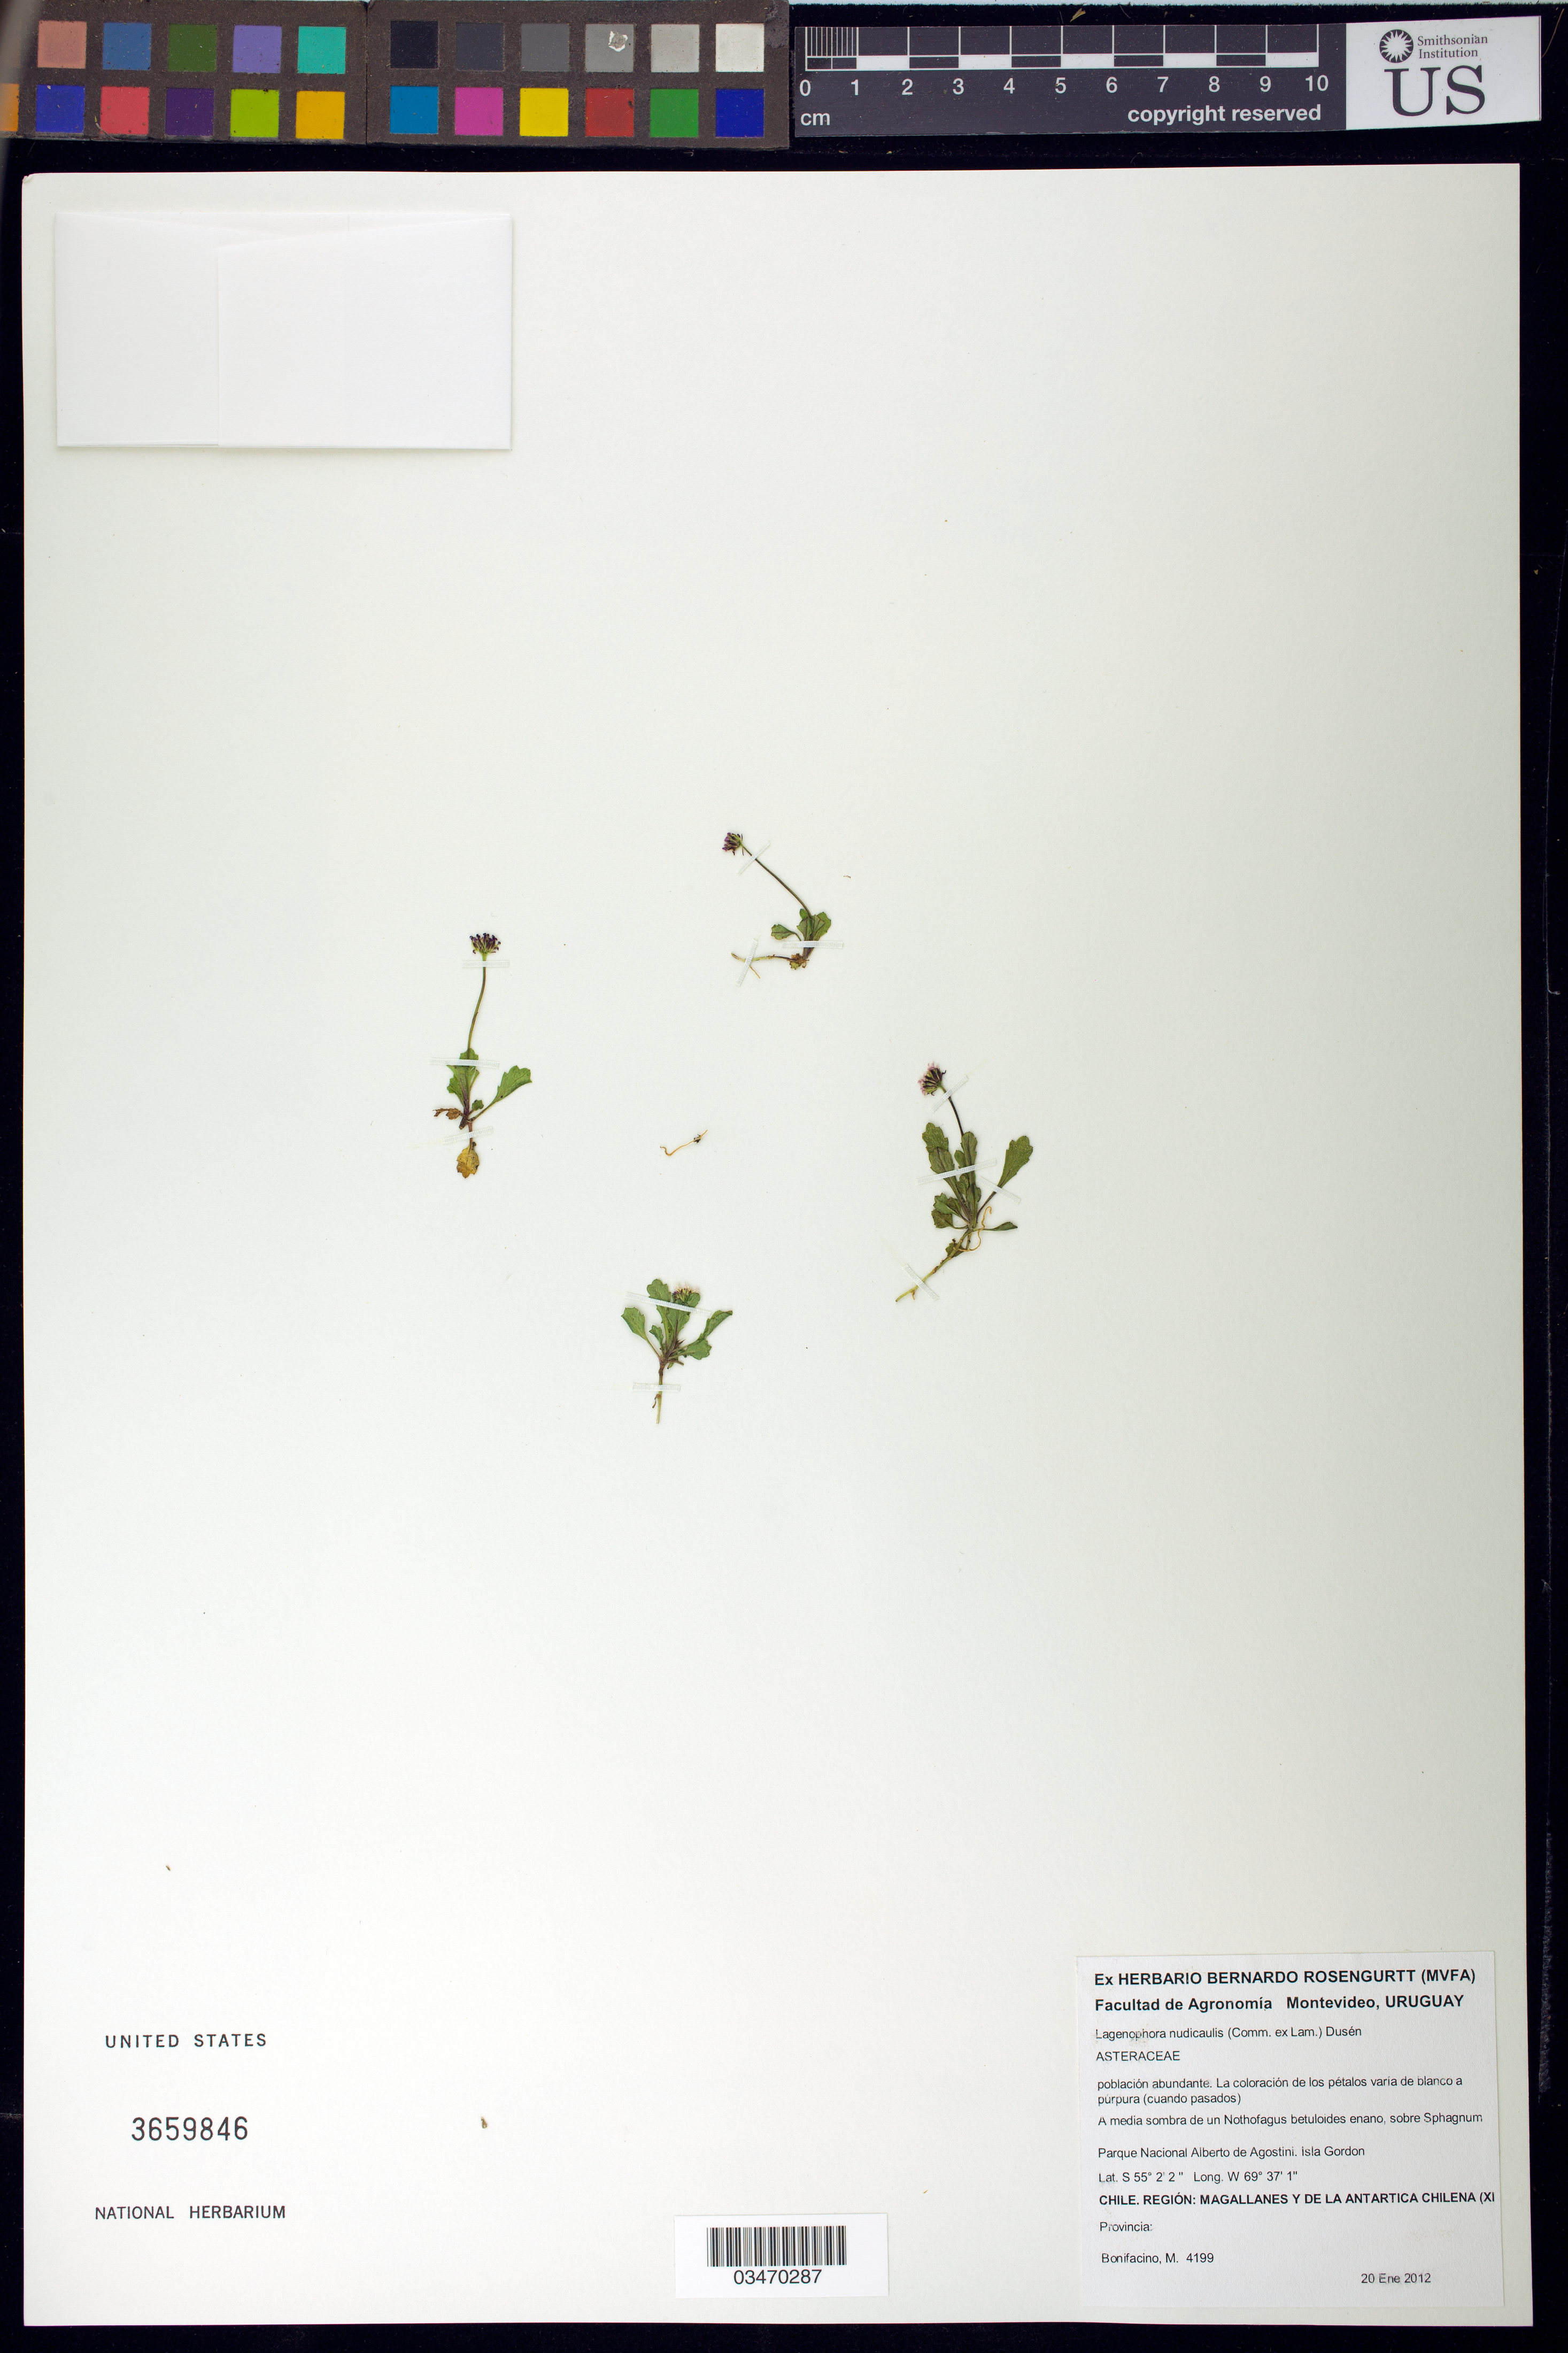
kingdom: Plantae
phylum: Tracheophyta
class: Magnoliopsida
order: Asterales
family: Asteraceae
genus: Lagenophora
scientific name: Lagenophora nudicaulis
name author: (Lam.) T.R. Dudley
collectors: M. Bonifacino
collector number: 4199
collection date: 2012-01-20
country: Chile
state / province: Magallanes y de la Antártica Chilena (XII)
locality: Parque Nacional Alberto de Agostini. Isla Gordon.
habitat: a media sombra de un Nothogagu betuloides enano, sobre Sphagnum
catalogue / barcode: US 3659846